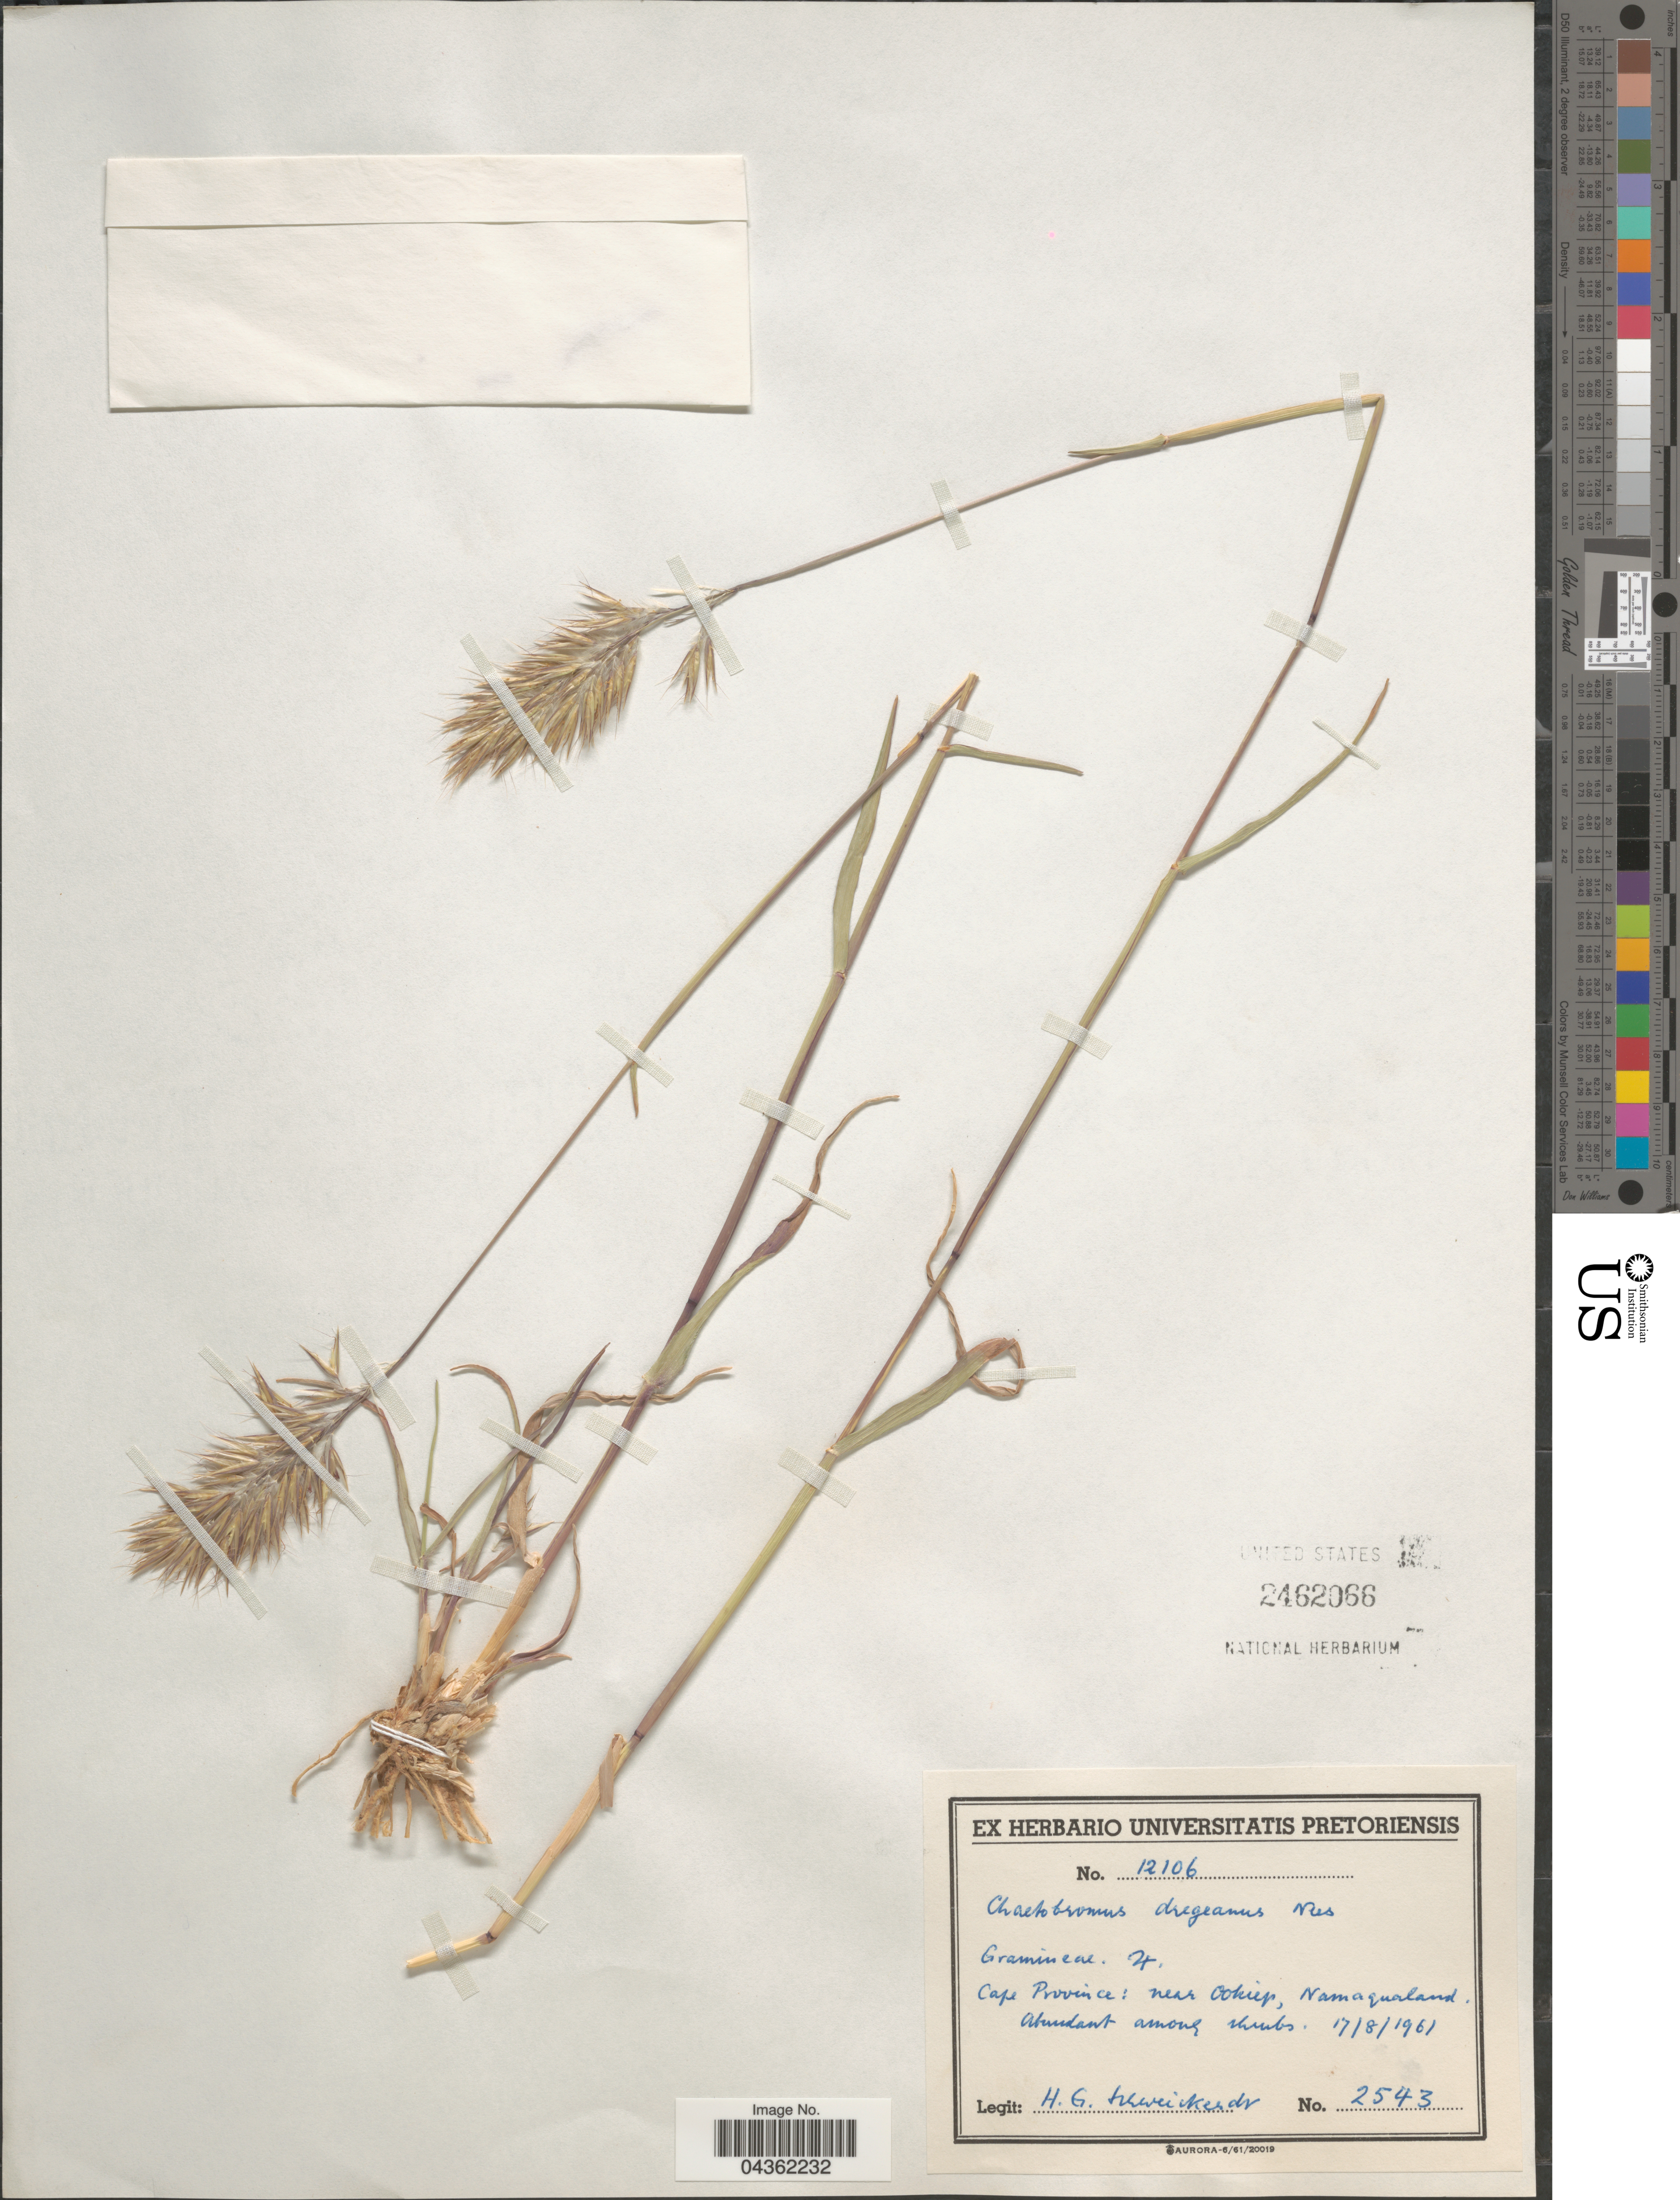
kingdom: Plantae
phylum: Tracheophyta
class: Liliopsida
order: Poales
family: Poaceae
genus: Chaetobromus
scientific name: Chaetobromus involucratus subsp. dregeanus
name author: (Nees) Verboom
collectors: H. Schweickerdt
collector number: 2543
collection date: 1961-08-17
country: South Africa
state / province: Western Cape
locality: Near Ookiep, Namaqualand. Abundant among shrubs.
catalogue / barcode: US 2462066